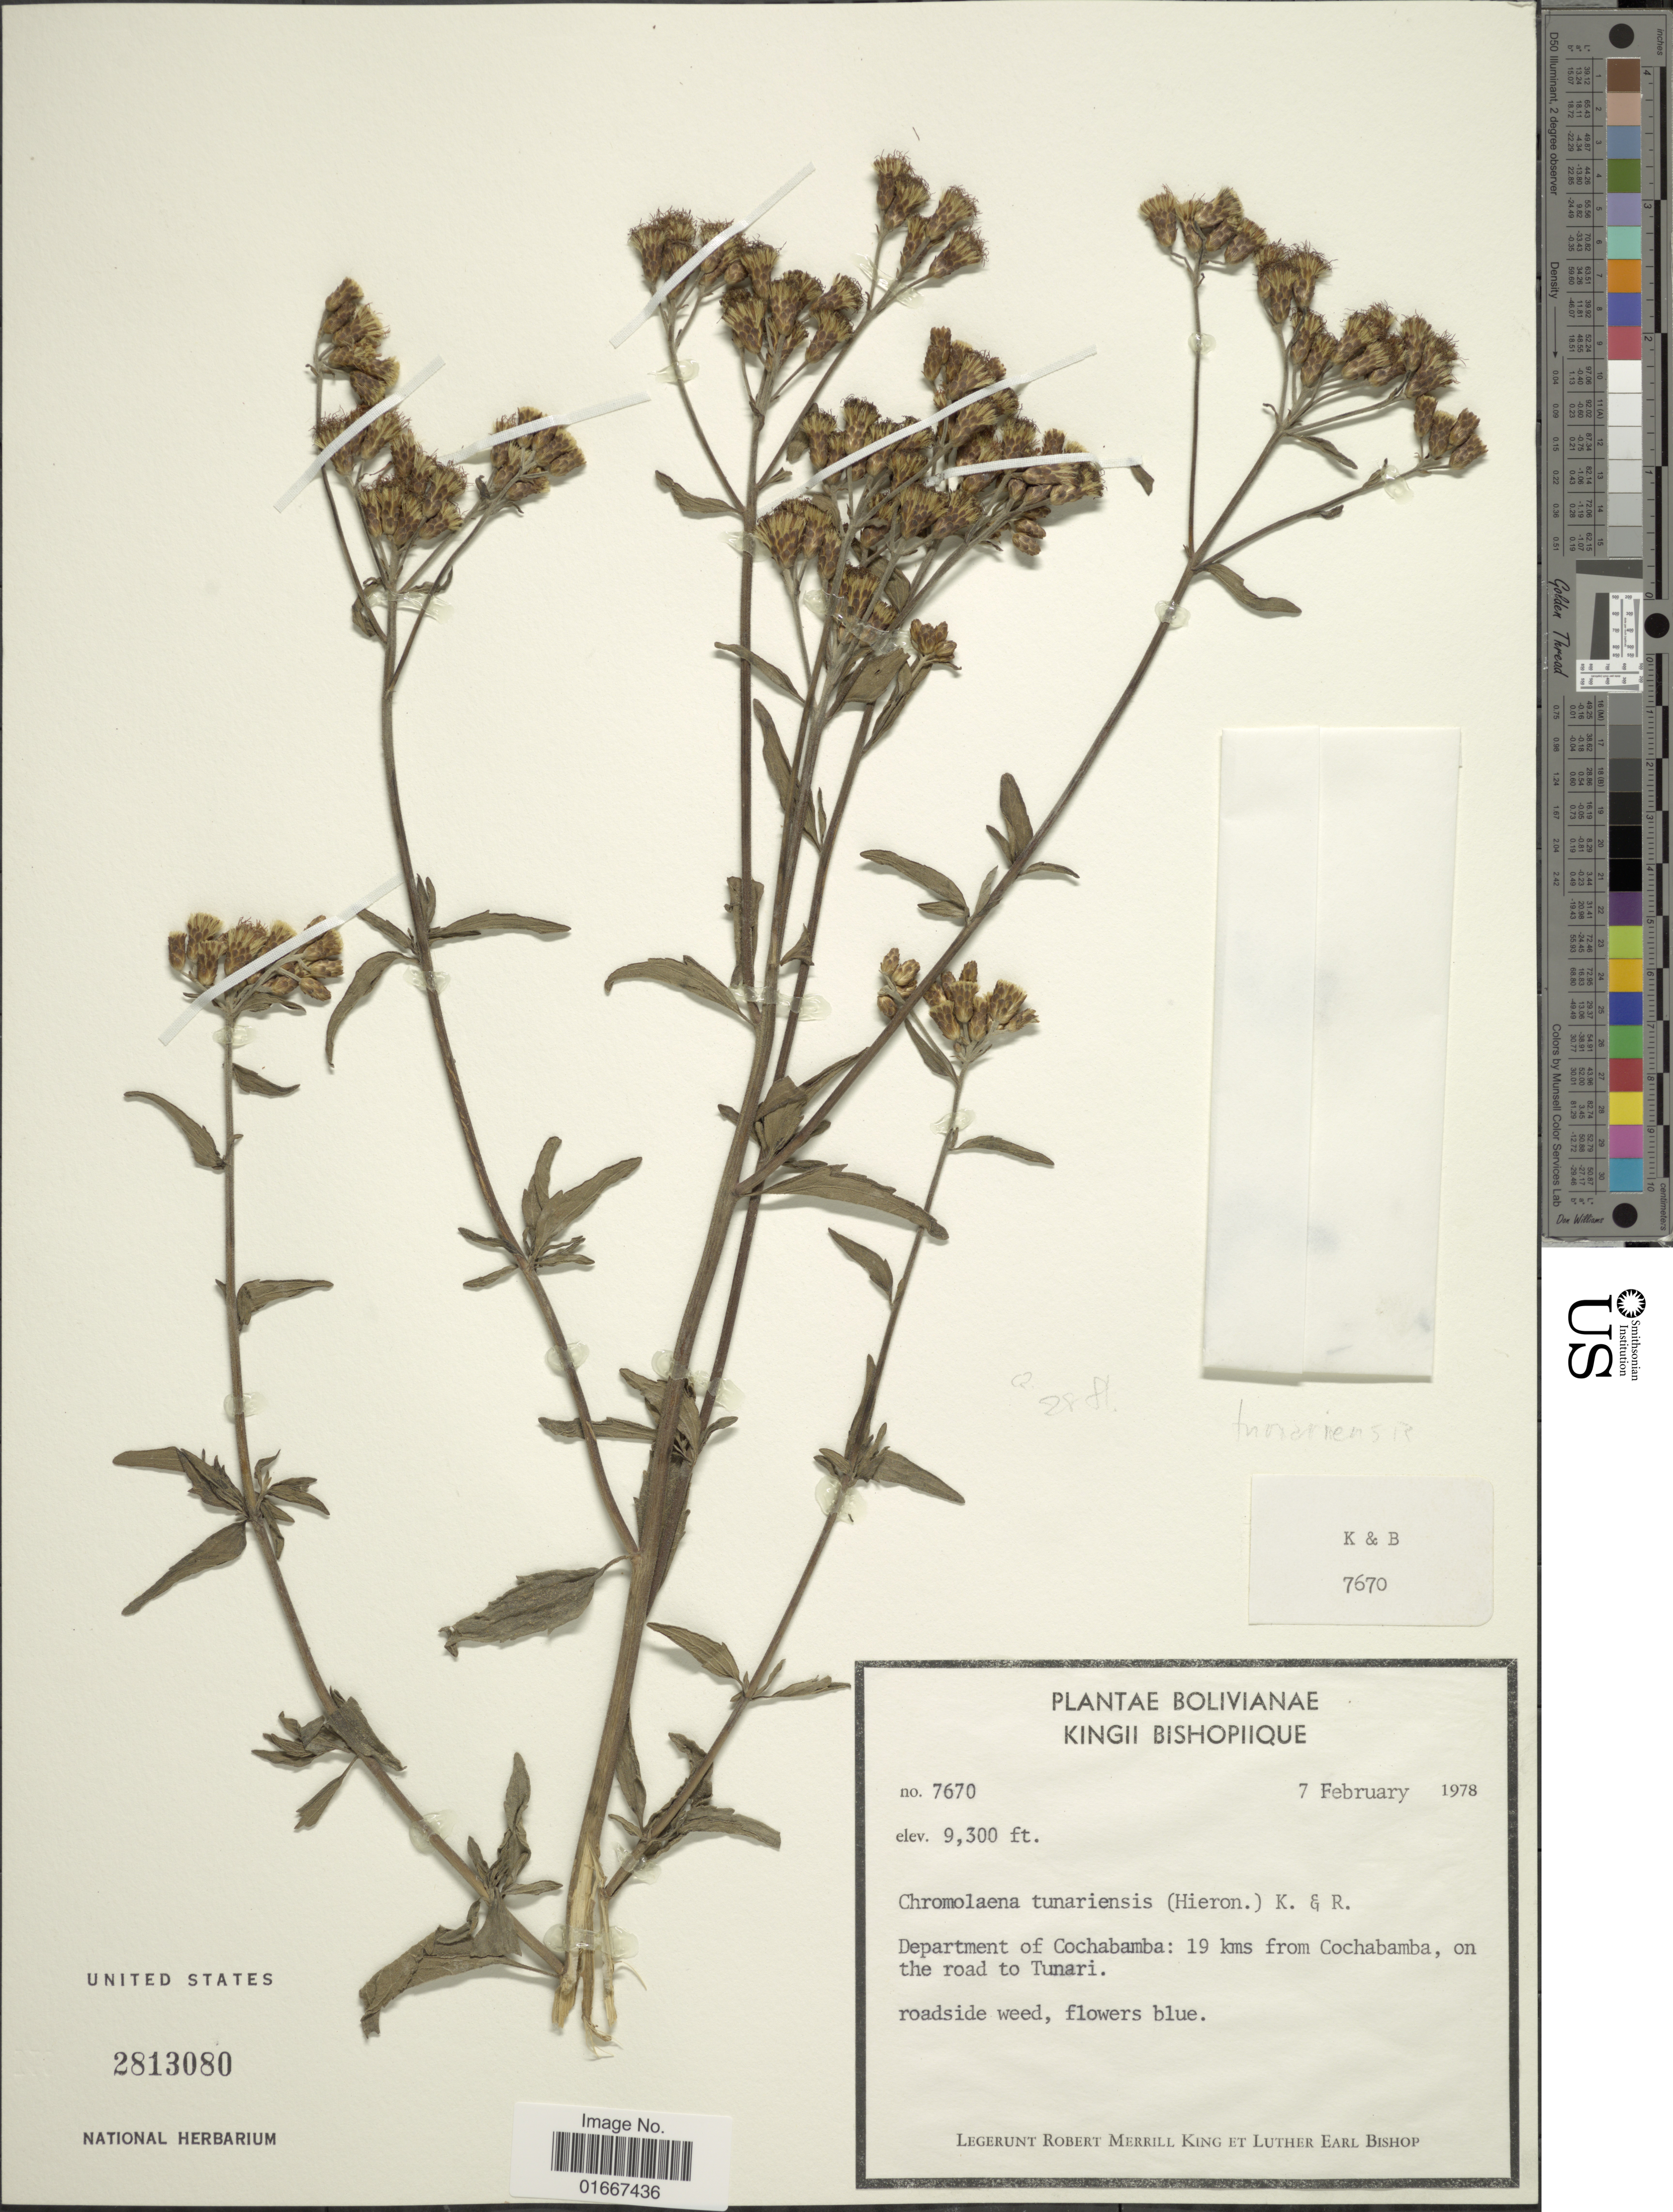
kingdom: Plantae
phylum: Tracheophyta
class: Magnoliopsida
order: Asterales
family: Asteraceae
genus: Chromolaena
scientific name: Chromolaena tunariensis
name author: (Hieron.) R.M. King & H. Rob.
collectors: R. M. King & L. E. Bishop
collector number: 7670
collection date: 1978-02-07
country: Bolivia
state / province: Cochabamba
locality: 19 kms from Cochabamba, on the road Tunari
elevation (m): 2835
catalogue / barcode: US 2813080